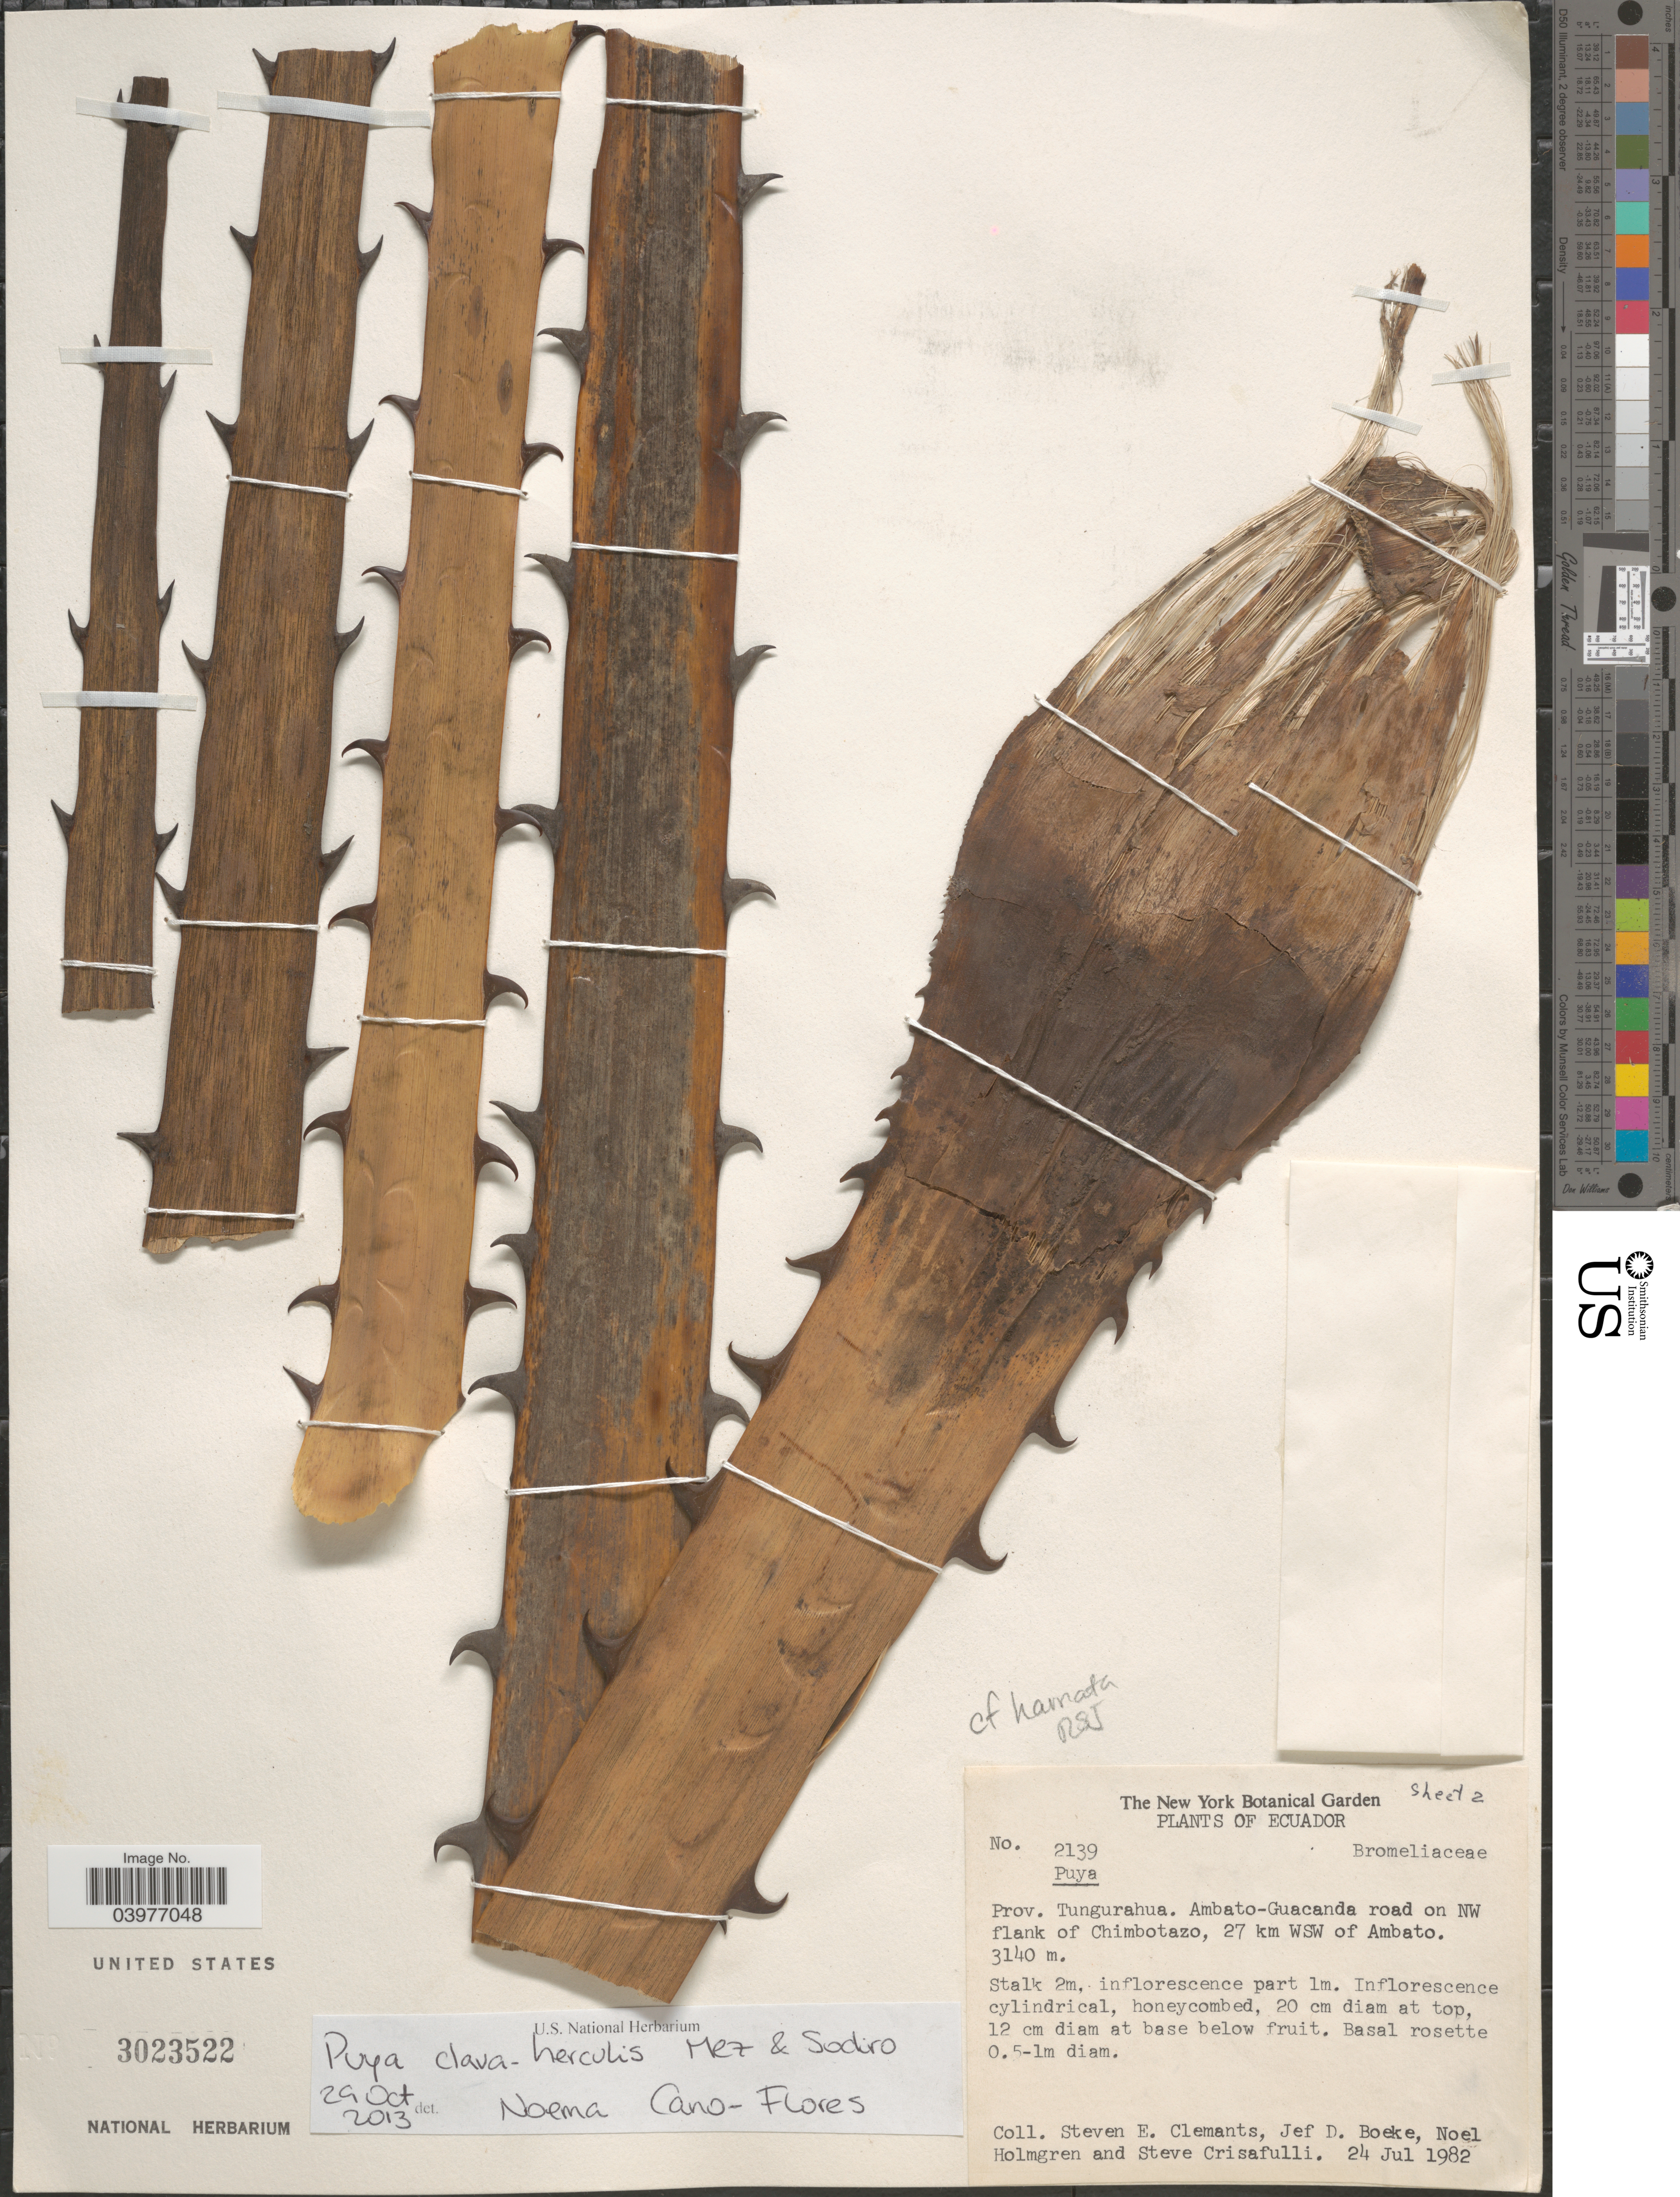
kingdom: Plantae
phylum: Tracheophyta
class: Liliopsida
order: Poales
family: Bromeliaceae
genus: Puya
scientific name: Puya clava-herculis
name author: Mez & Mez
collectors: S. Clemants, J. Boeke, N. H. Holmgren & S. Crisafulli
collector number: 2139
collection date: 1982-07-24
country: Ecuador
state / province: Tungurahua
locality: Ambato-Guacanda road on NW flank of Chimbotazo, 27 km WSW of Ambato.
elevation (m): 3140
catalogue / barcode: US 3023522